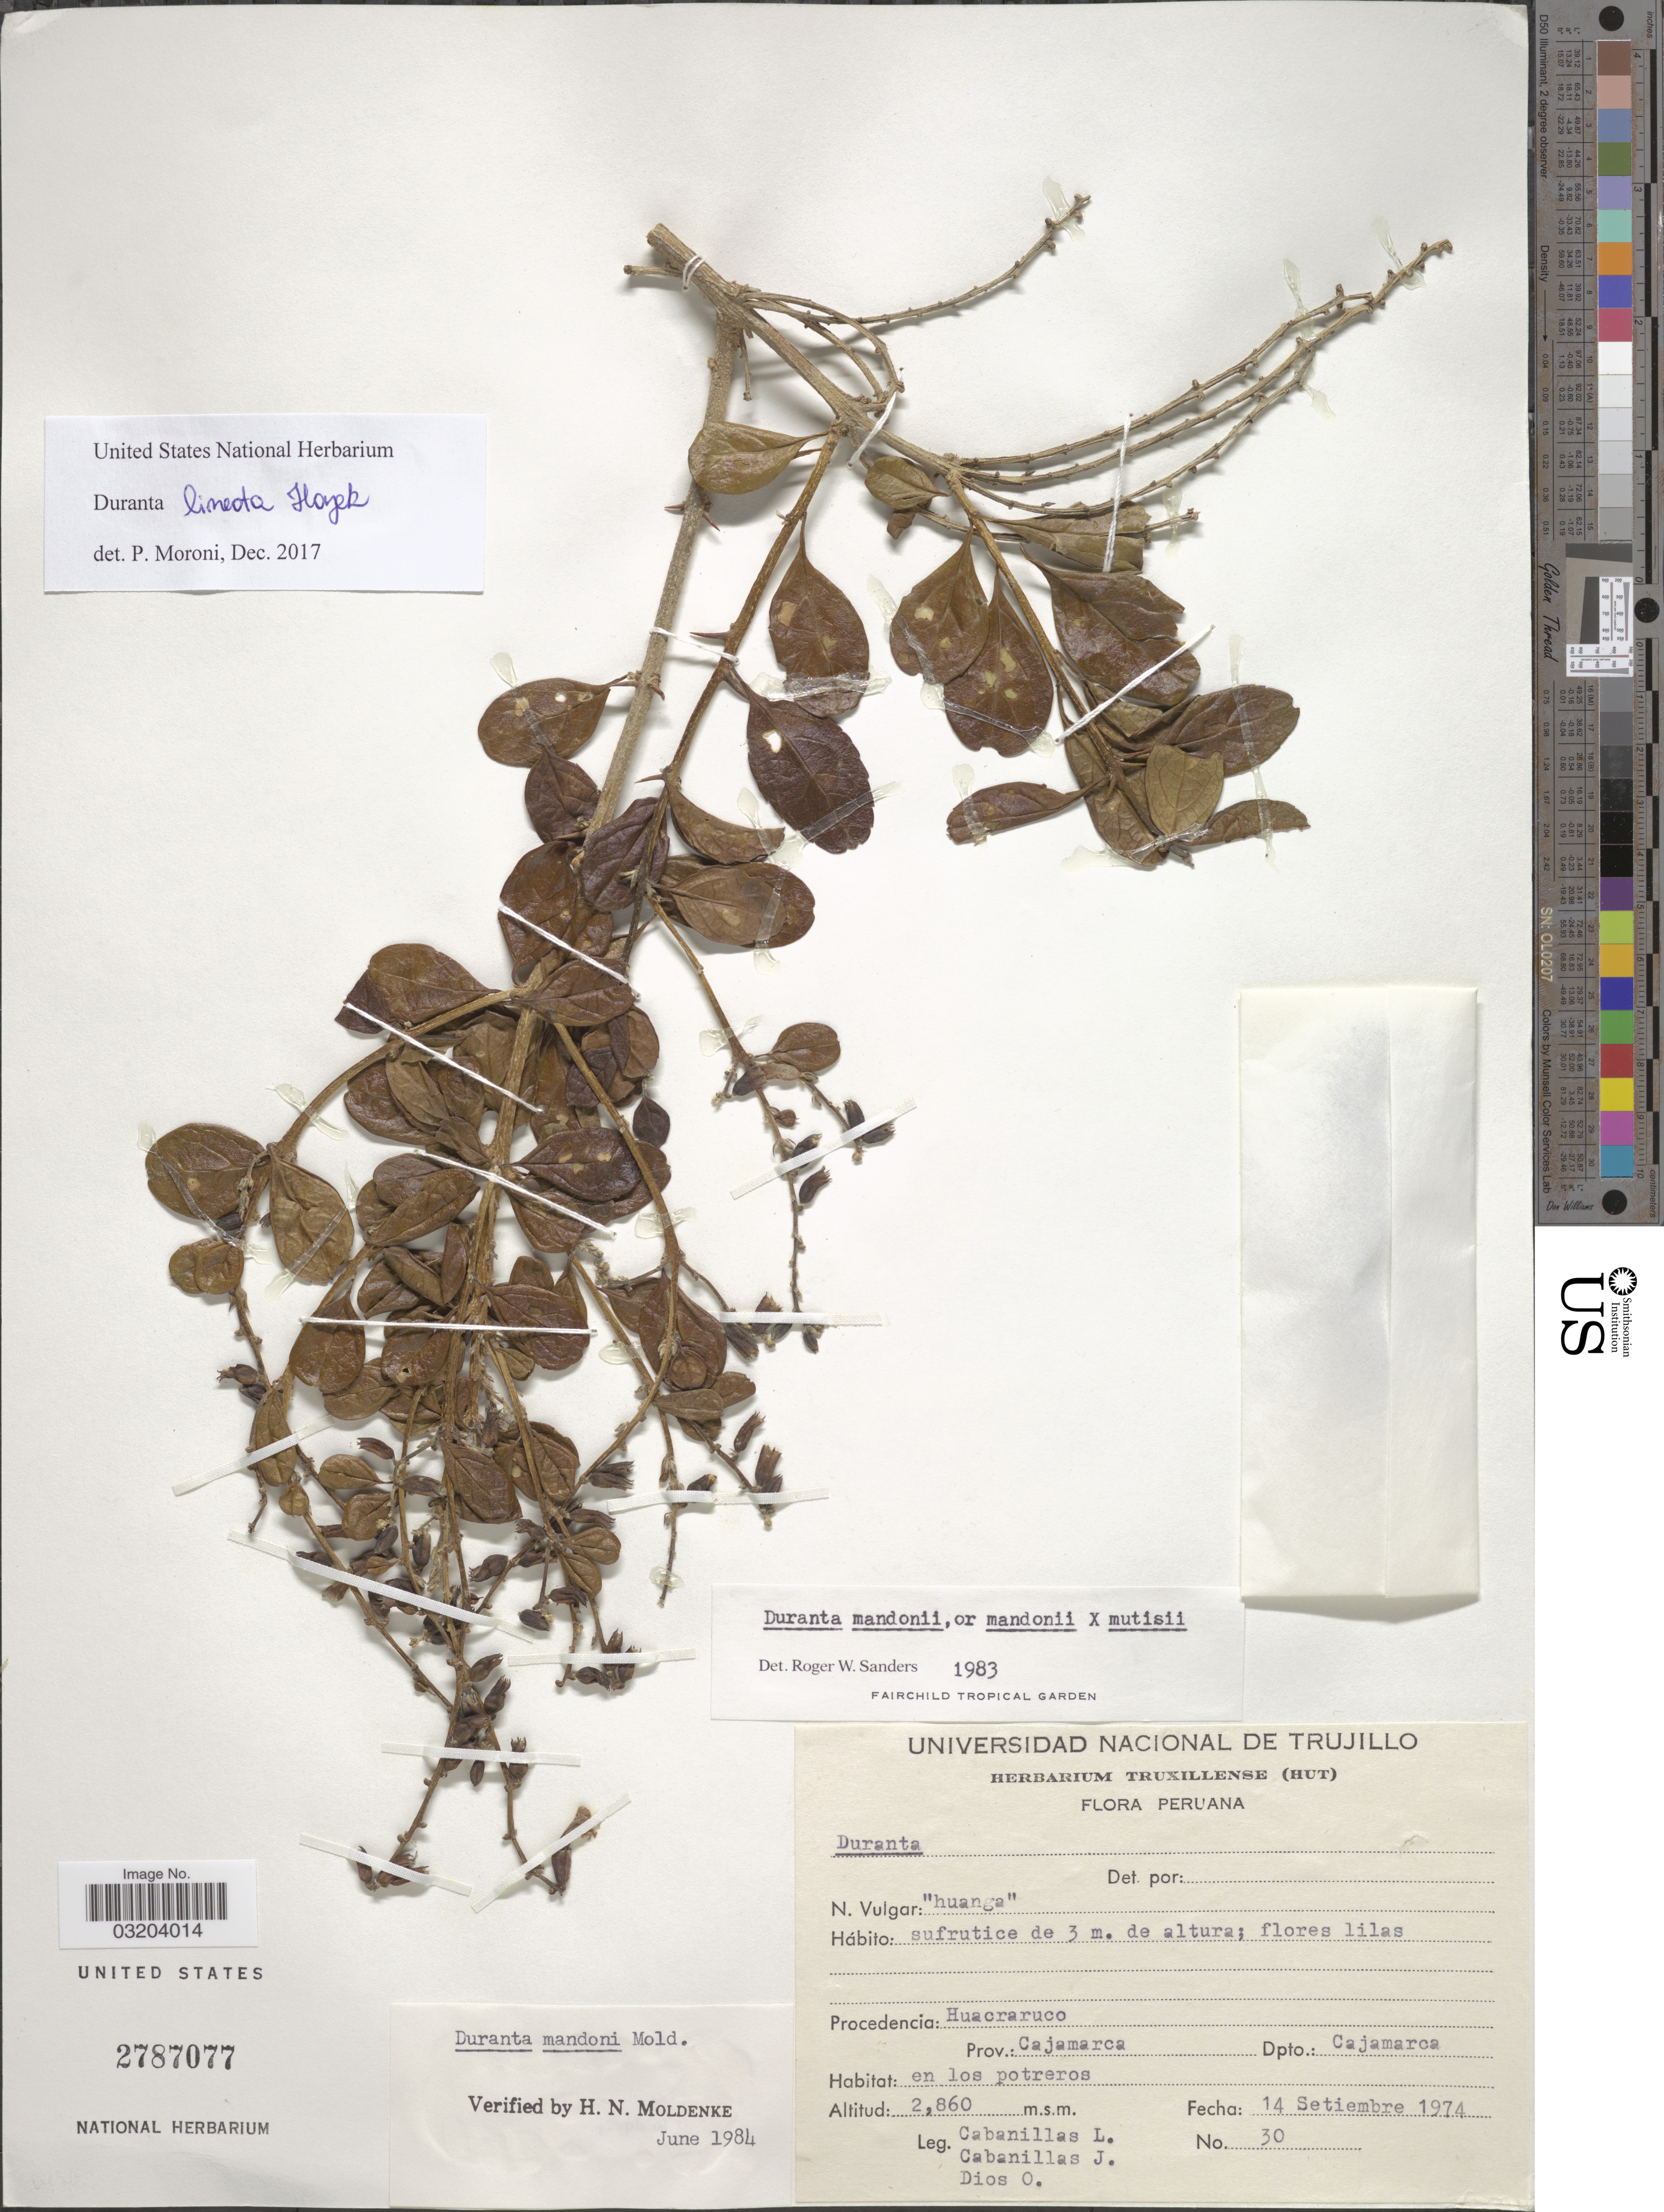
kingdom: Plantae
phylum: Tracheophyta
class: Magnoliopsida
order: Lamiales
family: Verbenaceae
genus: Duranta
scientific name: Duranta x lineata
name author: Hayek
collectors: L. Cabanillas, J. Cabanillas & O. Dios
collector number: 30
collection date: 1974-09-14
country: Peru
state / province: Cajamarca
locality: Procedencia: Huacraruco. Dpto.: Cajamarca.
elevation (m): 2860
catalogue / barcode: US 2787077